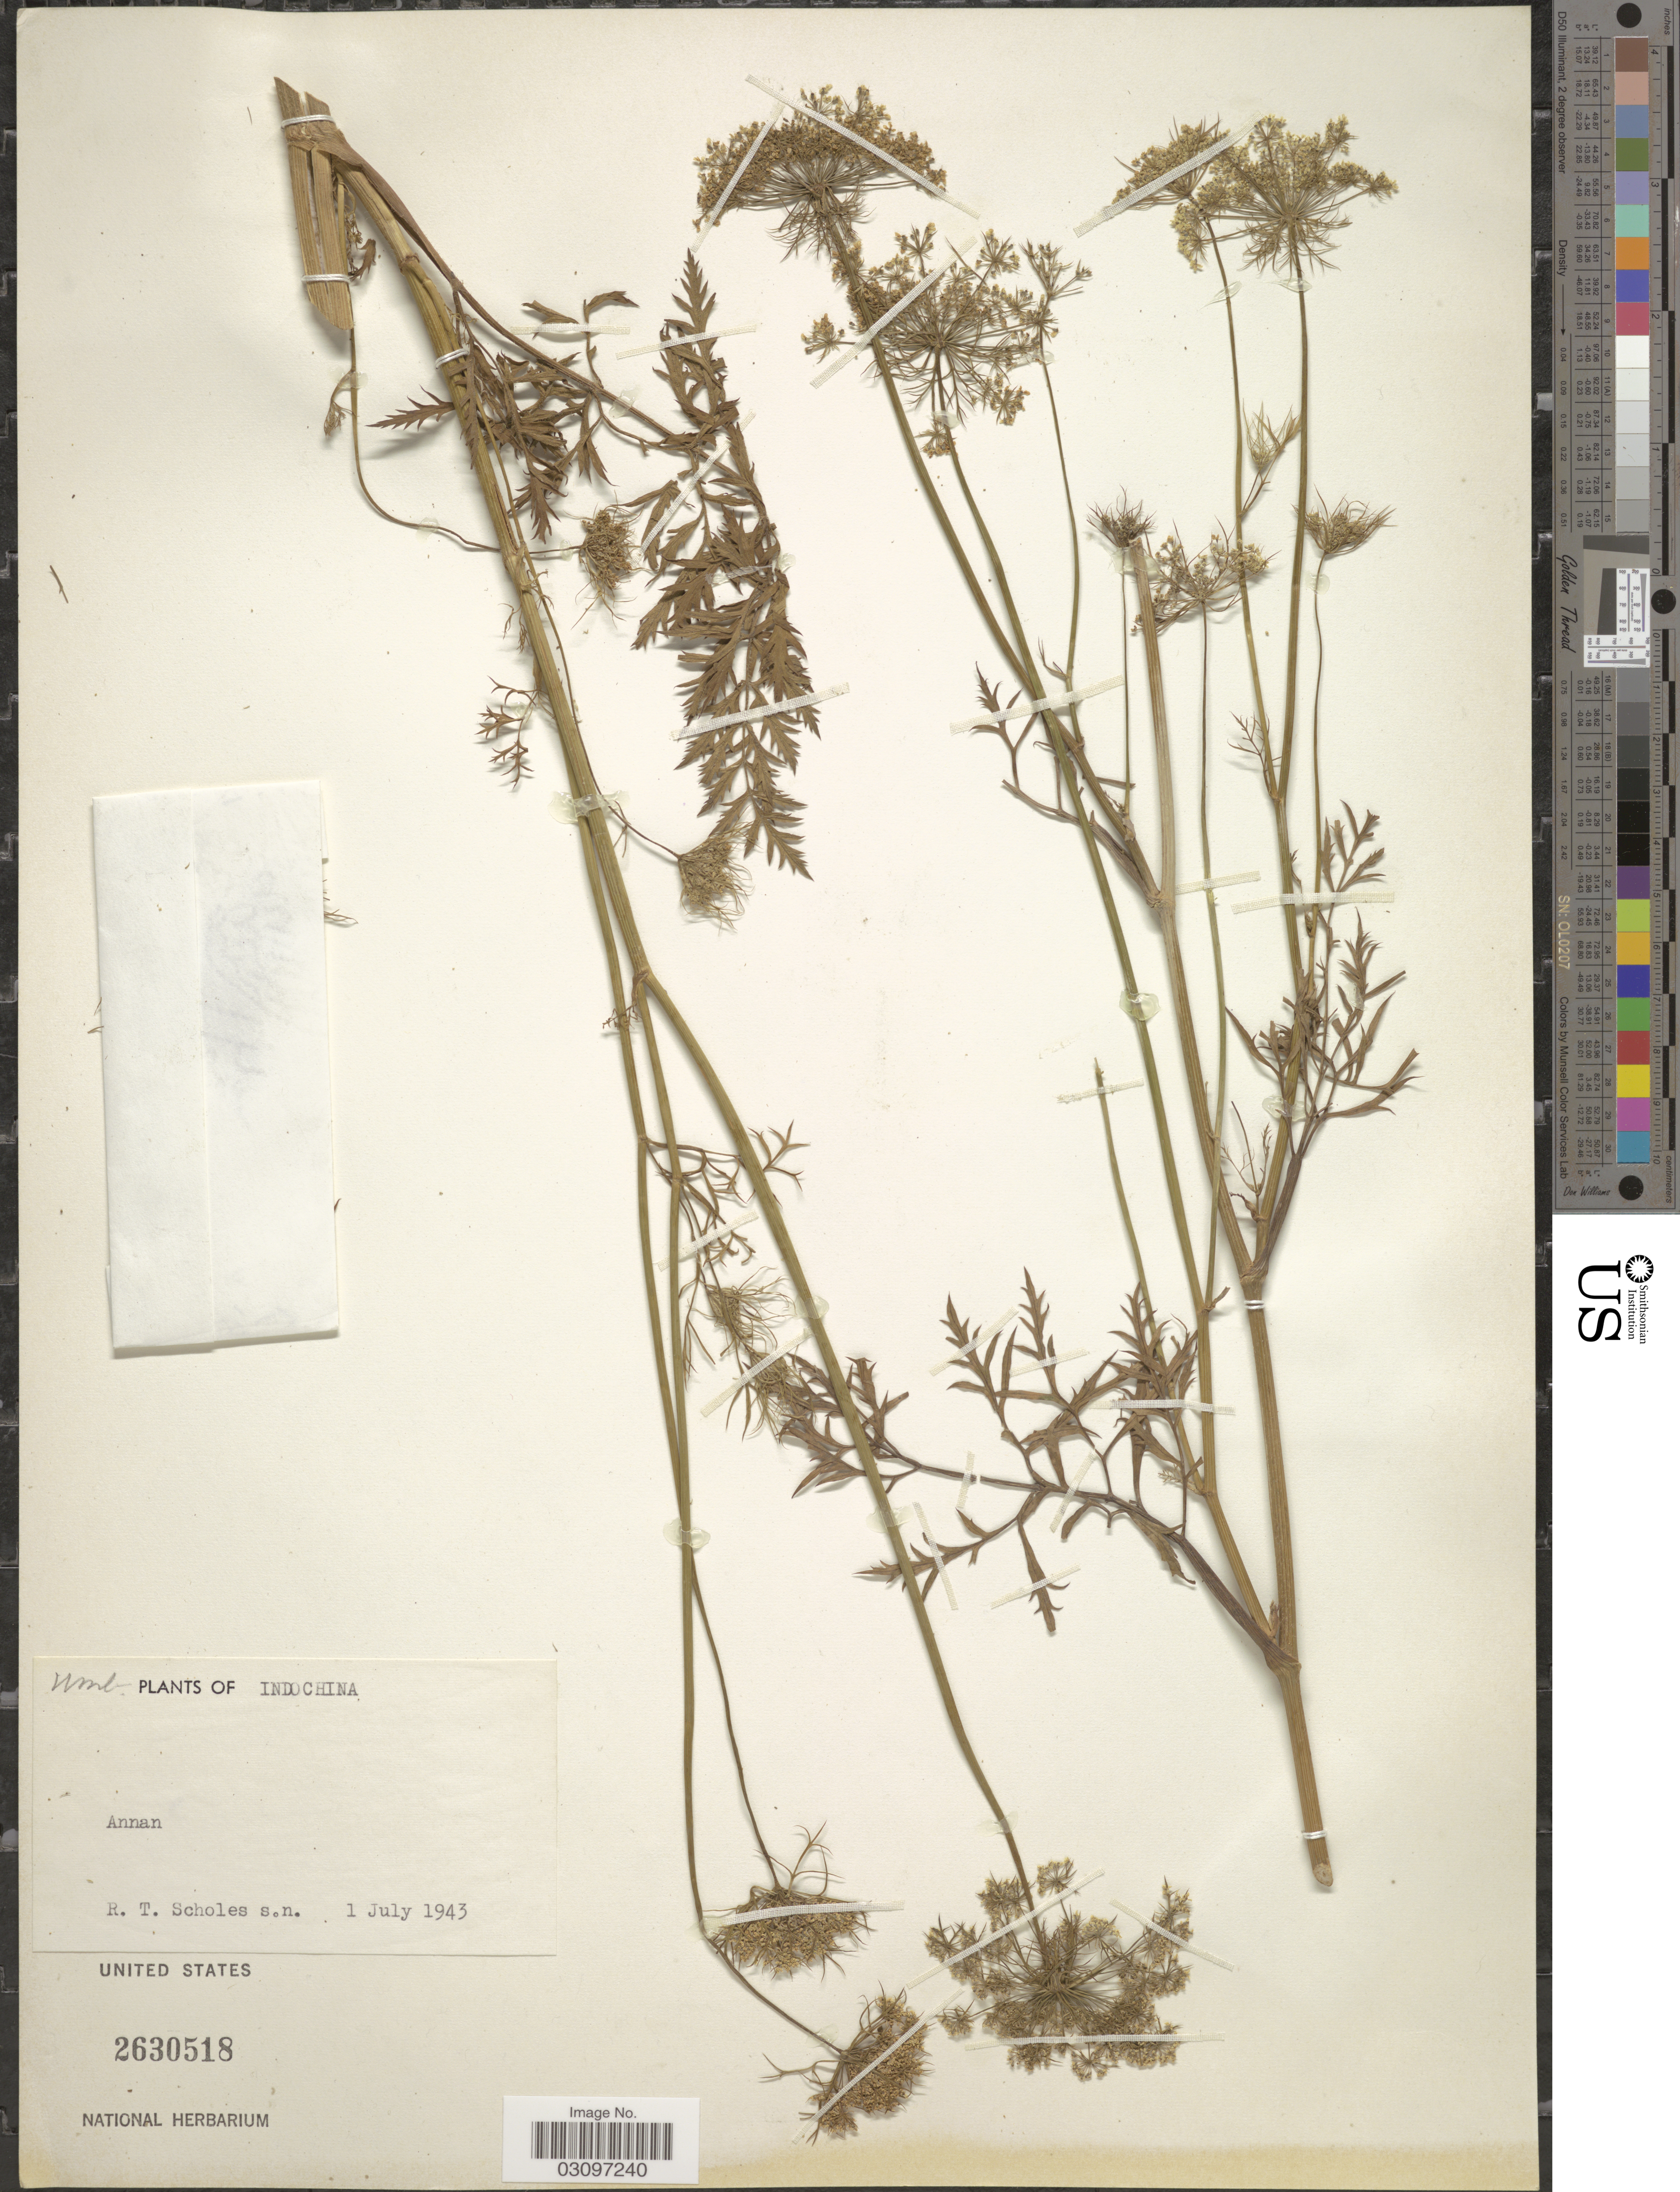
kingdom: Plantae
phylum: Tracheophyta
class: Magnoliopsida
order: Apiales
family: Apiaceae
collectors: R. Scholes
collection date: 1943-07-01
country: Vietnam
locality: Indochina. Annan.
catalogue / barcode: US 2630518